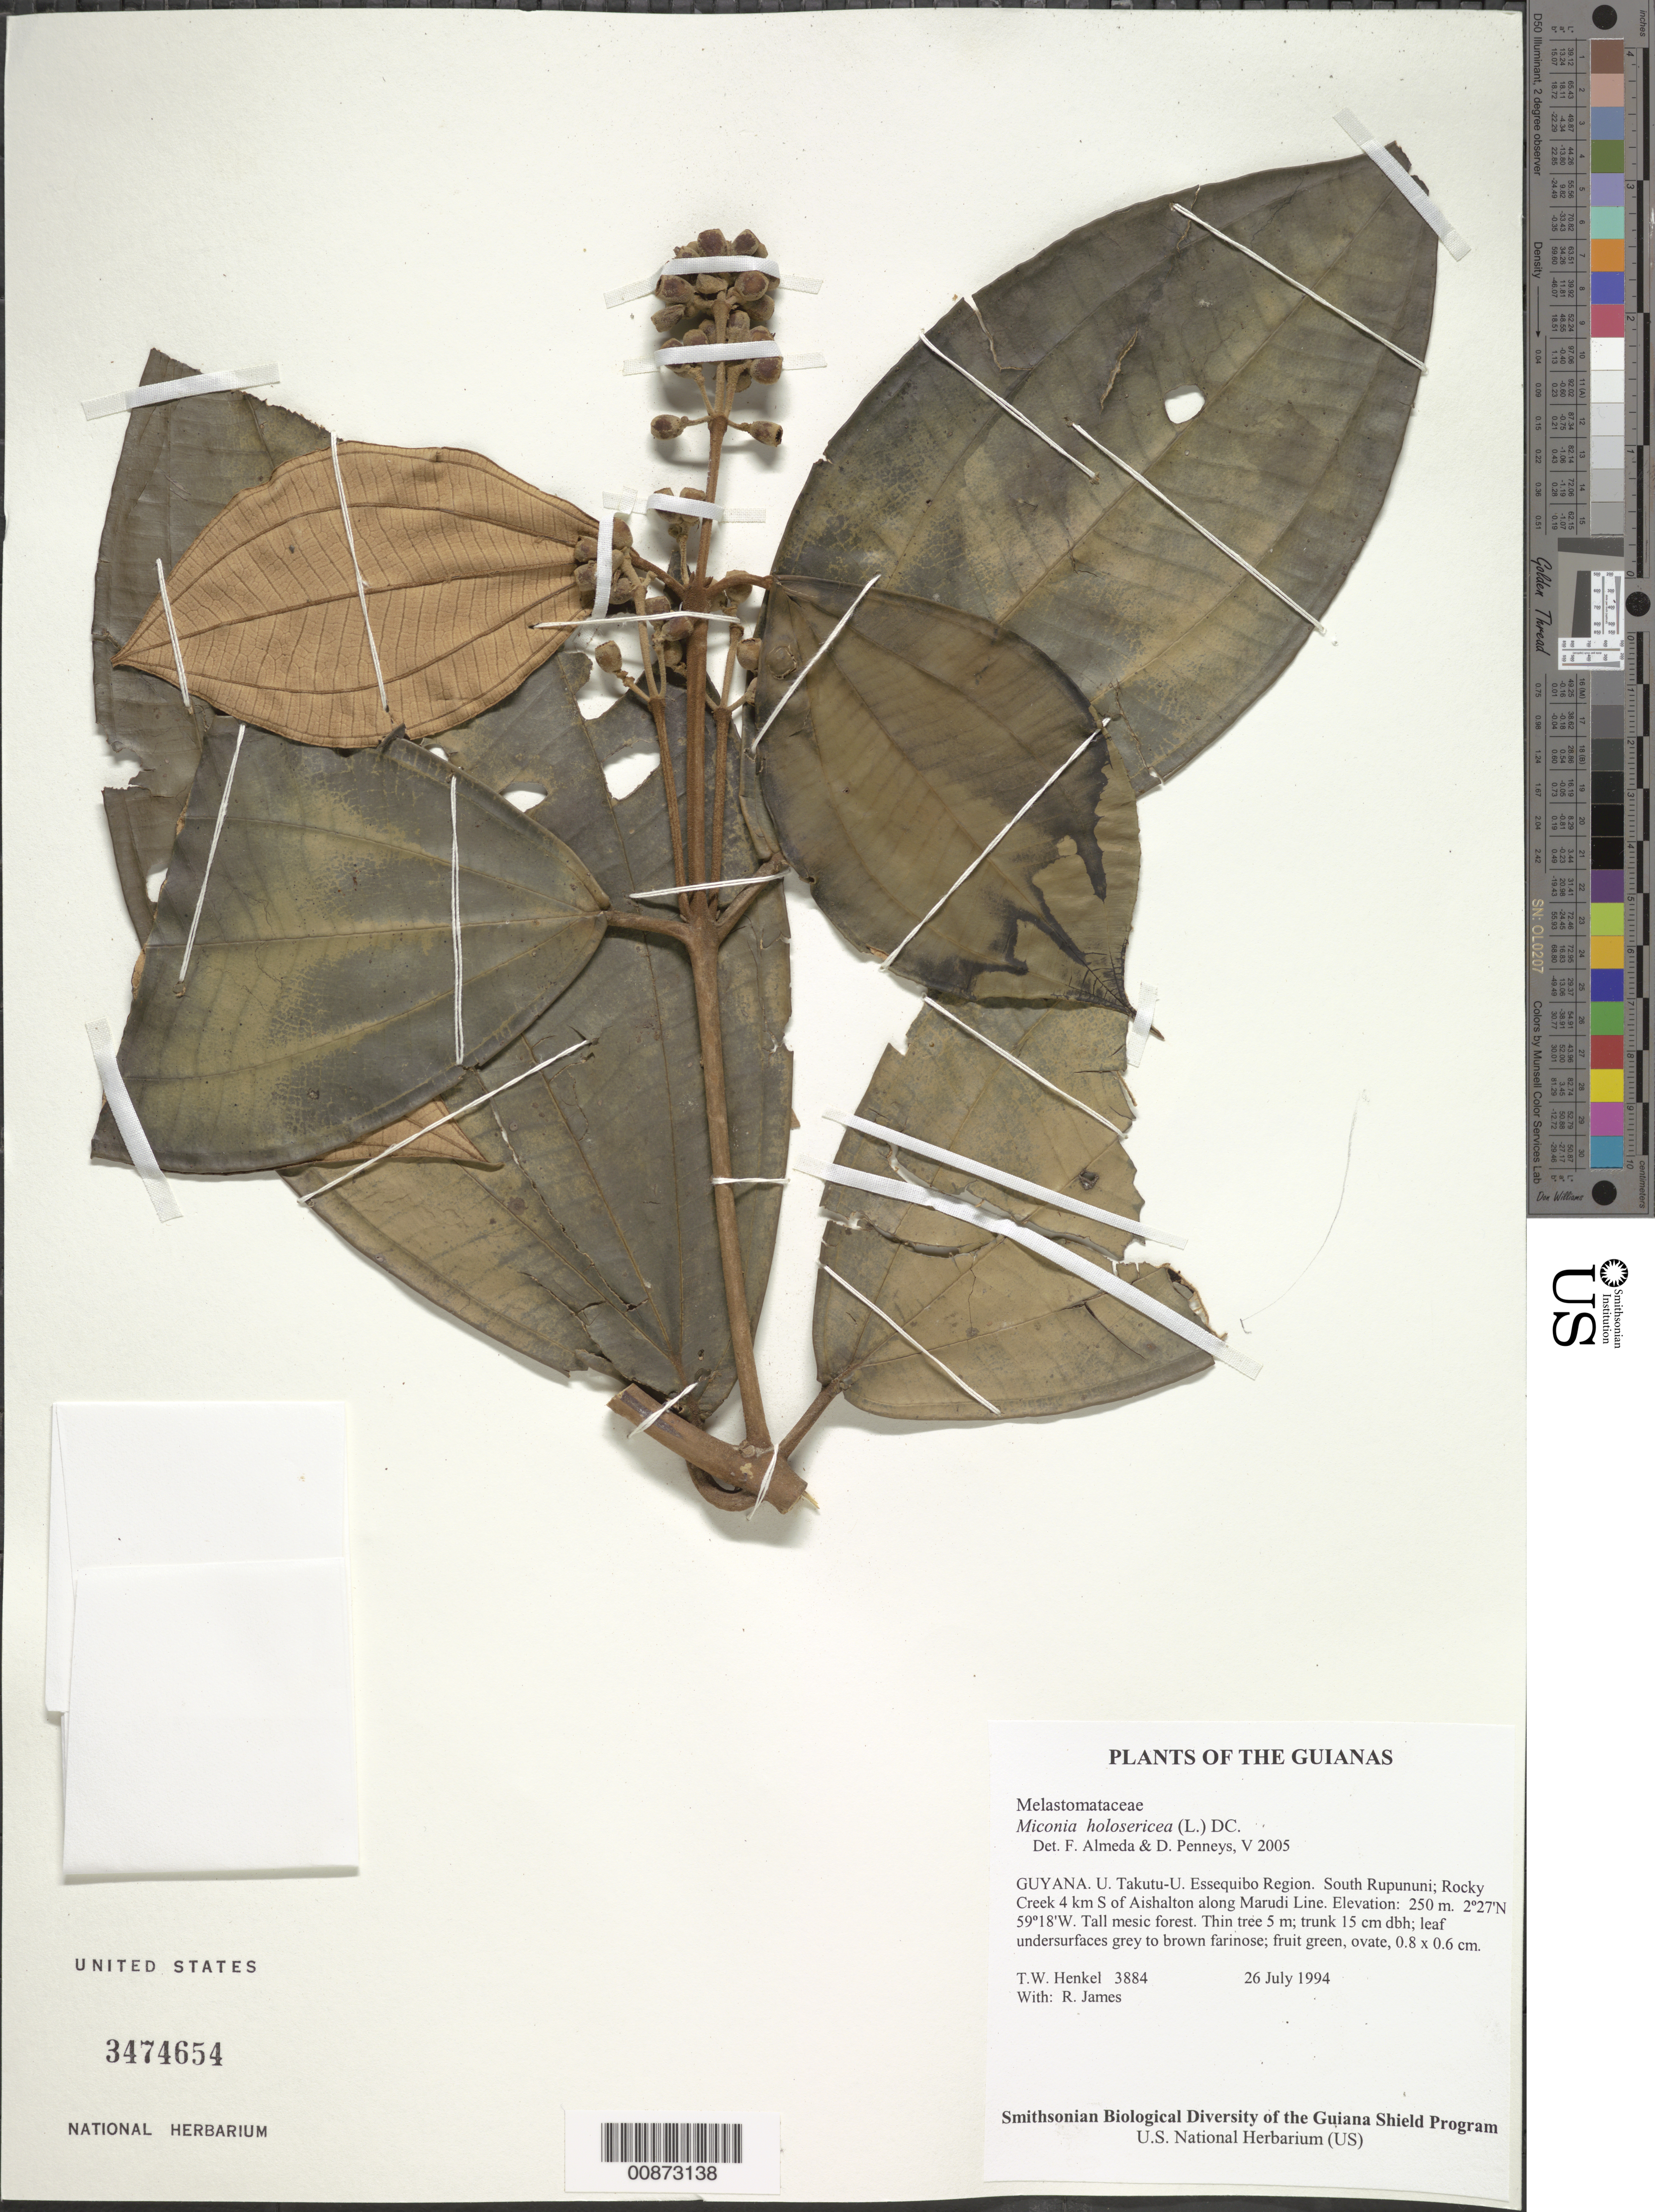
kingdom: Plantae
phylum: Tracheophyta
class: Magnoliopsida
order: Myrtales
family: Melastomataceae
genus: Miconia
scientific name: Miconia holosericea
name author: (L.) DC.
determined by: Almeda, F.; Penneys, D. S.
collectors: T. Henkel & R. James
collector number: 3884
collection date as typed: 26 July 1994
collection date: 1994-07-26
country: Guyana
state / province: U. Takutu-U. Essequibo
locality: South Rupununi; Rocky Creek 4 km S of Aishalton along Marudi Line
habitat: Tall mesic forest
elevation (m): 250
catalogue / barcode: US 3474654